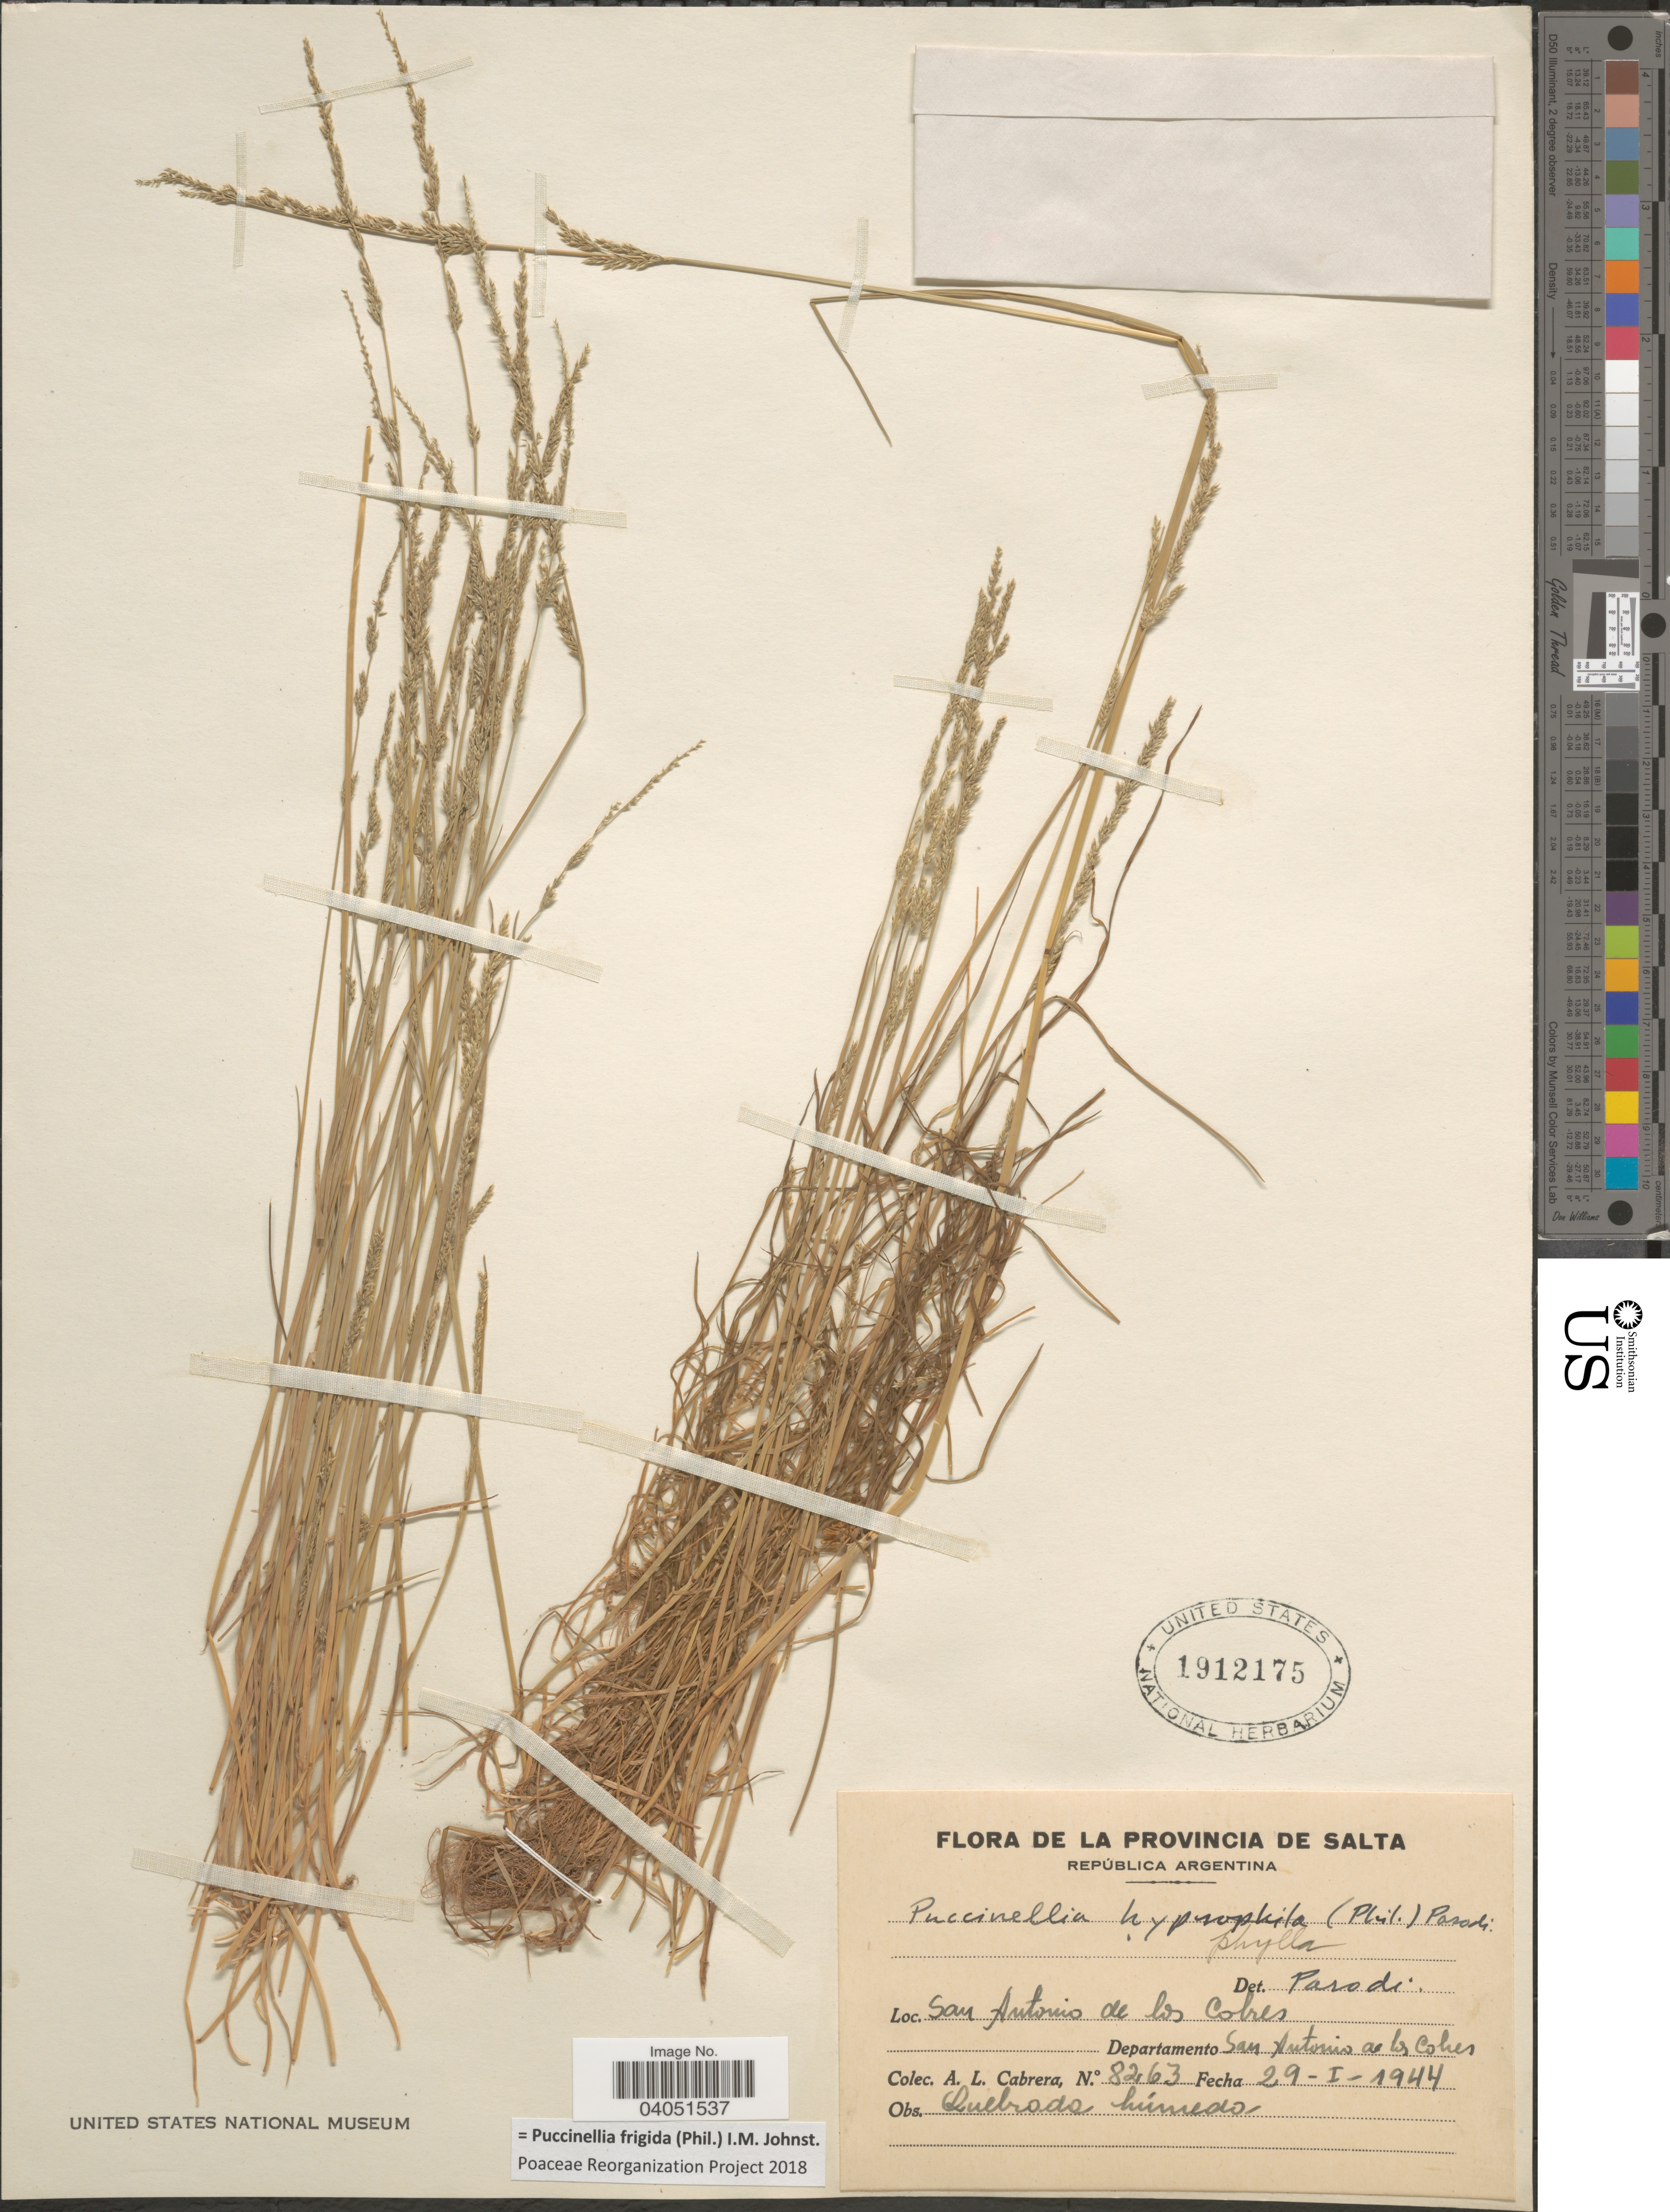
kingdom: Plantae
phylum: Tracheophyta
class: Liliopsida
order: Poales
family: Poaceae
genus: Puccinellia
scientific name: Puccinellia frigida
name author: (Phil.) I.M. Johnst.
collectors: A. L. Cabrera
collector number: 8263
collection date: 1944-01-29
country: Argentina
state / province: Salta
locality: República Argentina. San Antonio de los Cobres. Departamento San Antonio a los Cobres.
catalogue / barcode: US 1912175